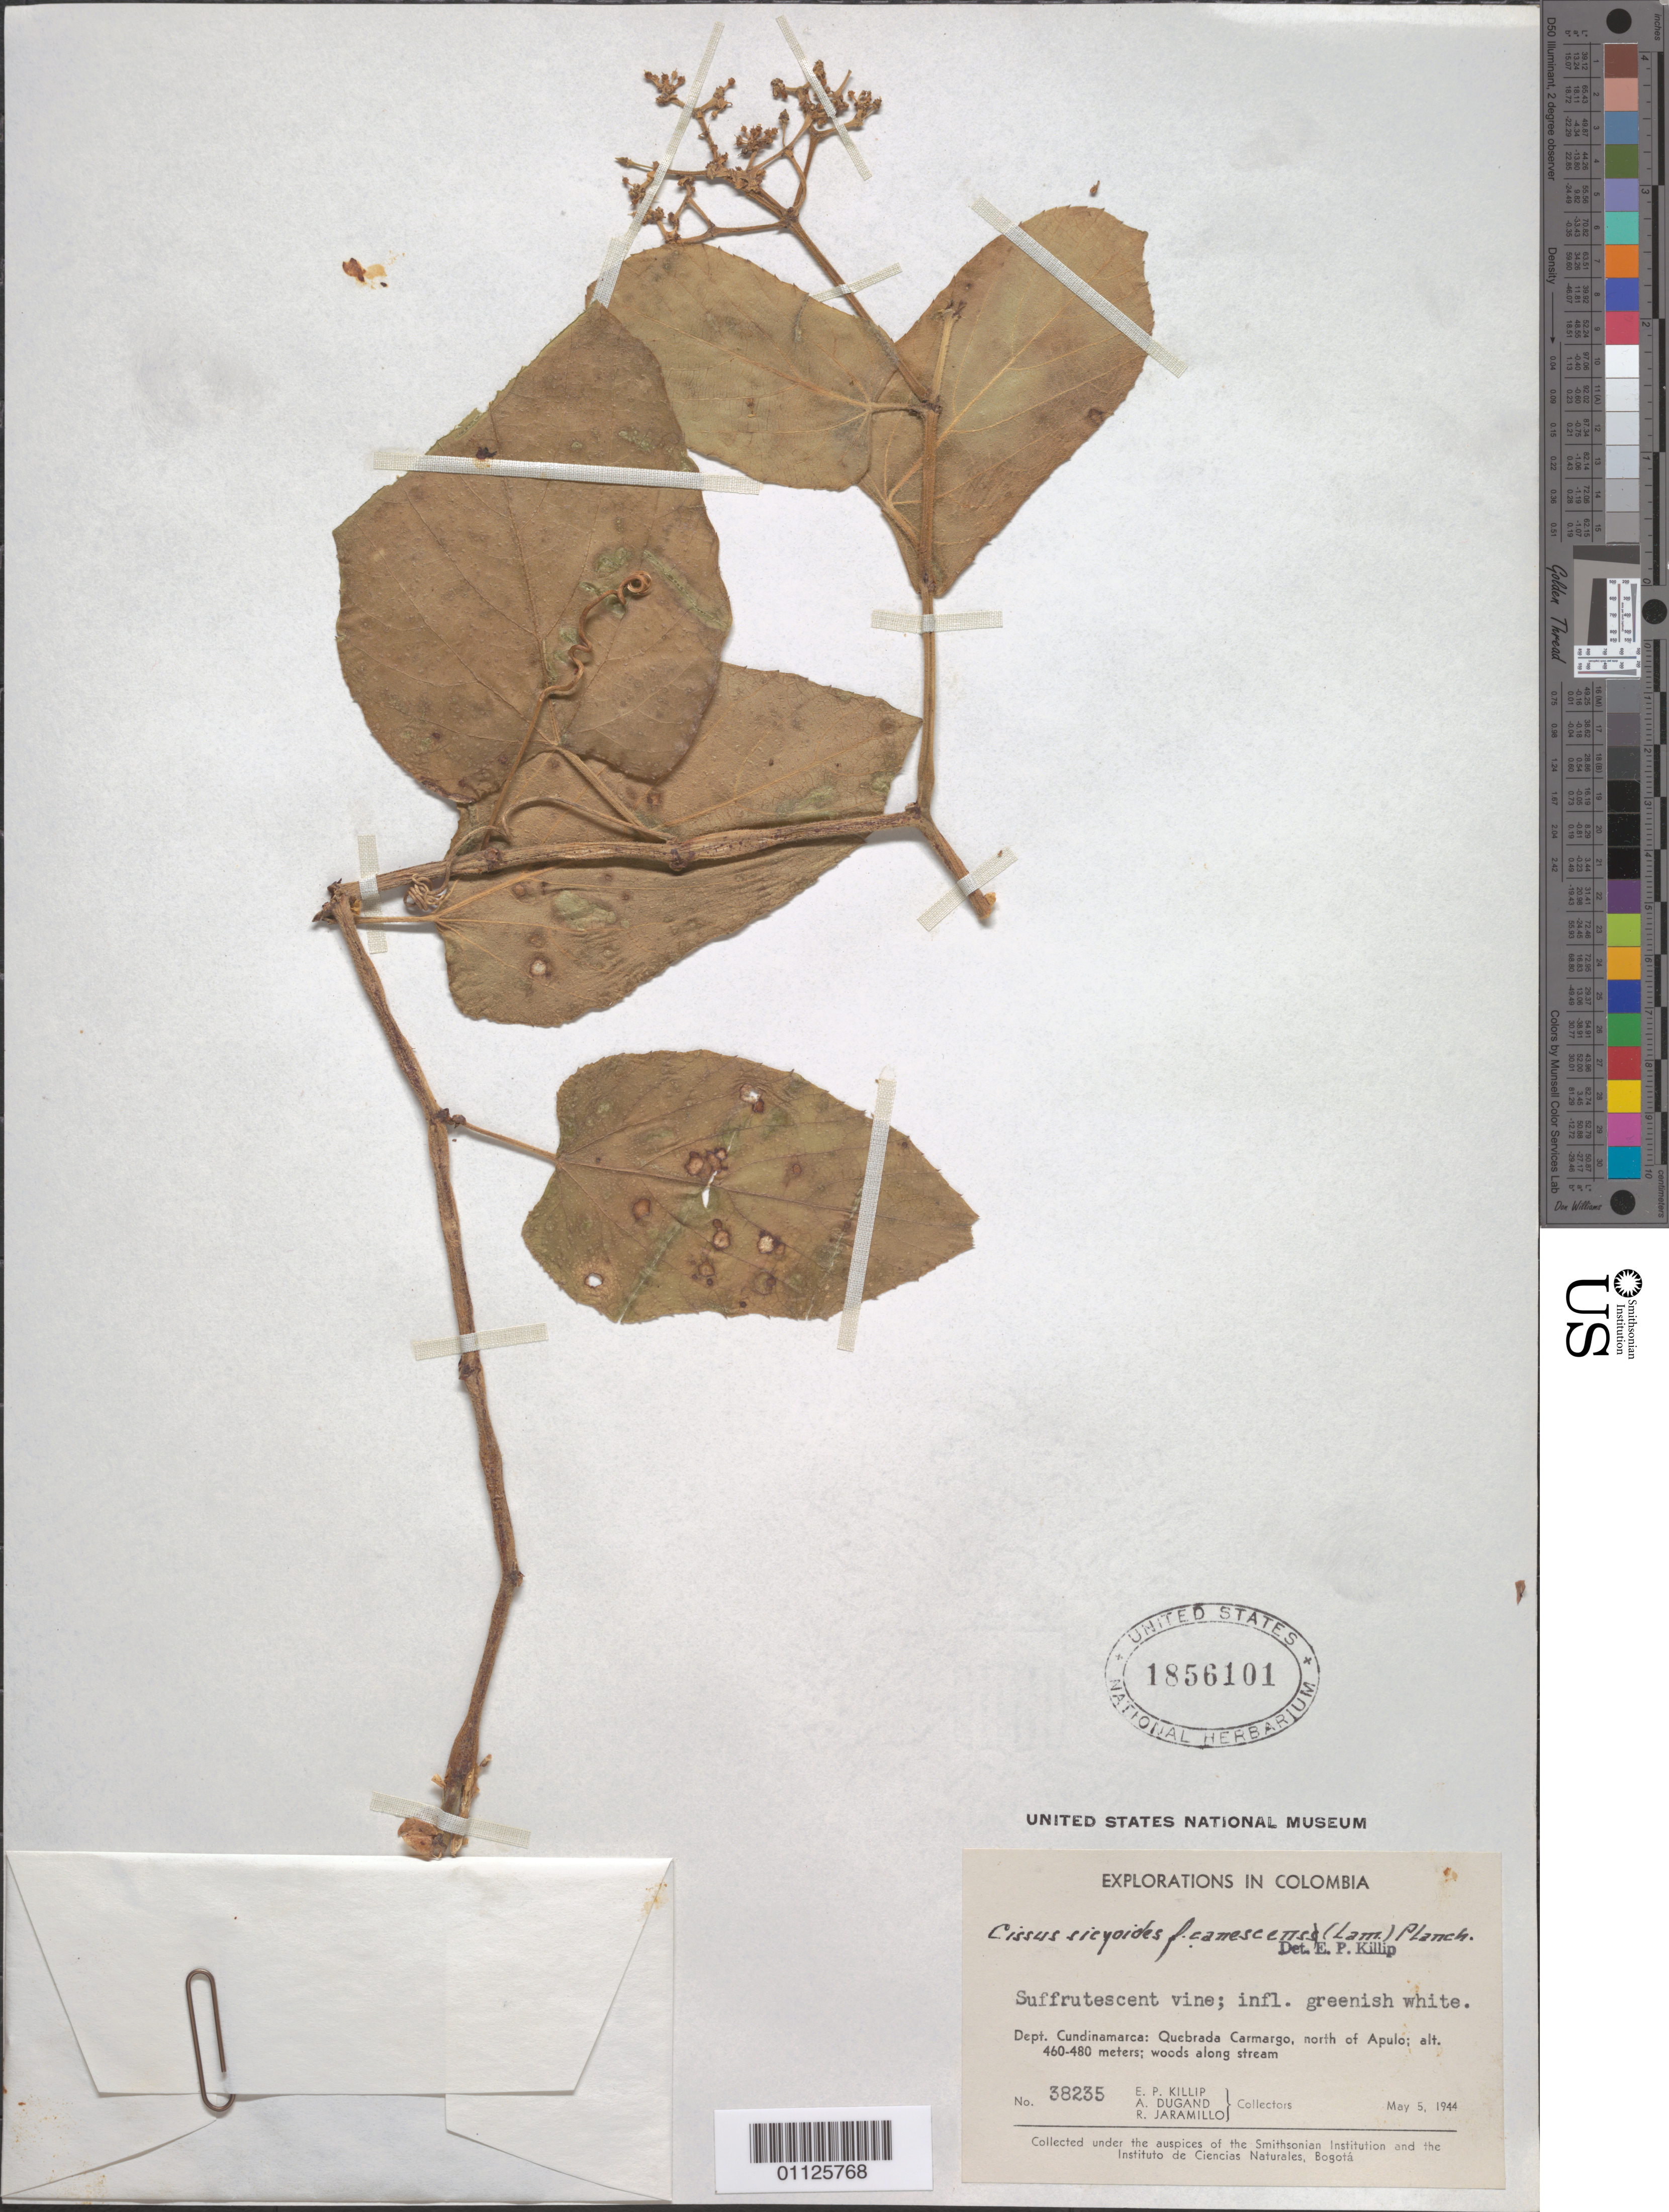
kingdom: Plantae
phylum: Tracheophyta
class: Magnoliopsida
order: Vitales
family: Vitaceae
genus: Cissus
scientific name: Cissus verticillata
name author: (L.) Nicolson & C.E. Jarvis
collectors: E. P. Killip, A. Dugand G. & R. Jaramillo M.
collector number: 38235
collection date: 1944-05-05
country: Colombia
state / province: Cundinamarca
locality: Quebrada Carmargo, N of Apulo.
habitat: Suffrutescent vine. Woods along stream.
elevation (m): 460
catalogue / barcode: US 1856101